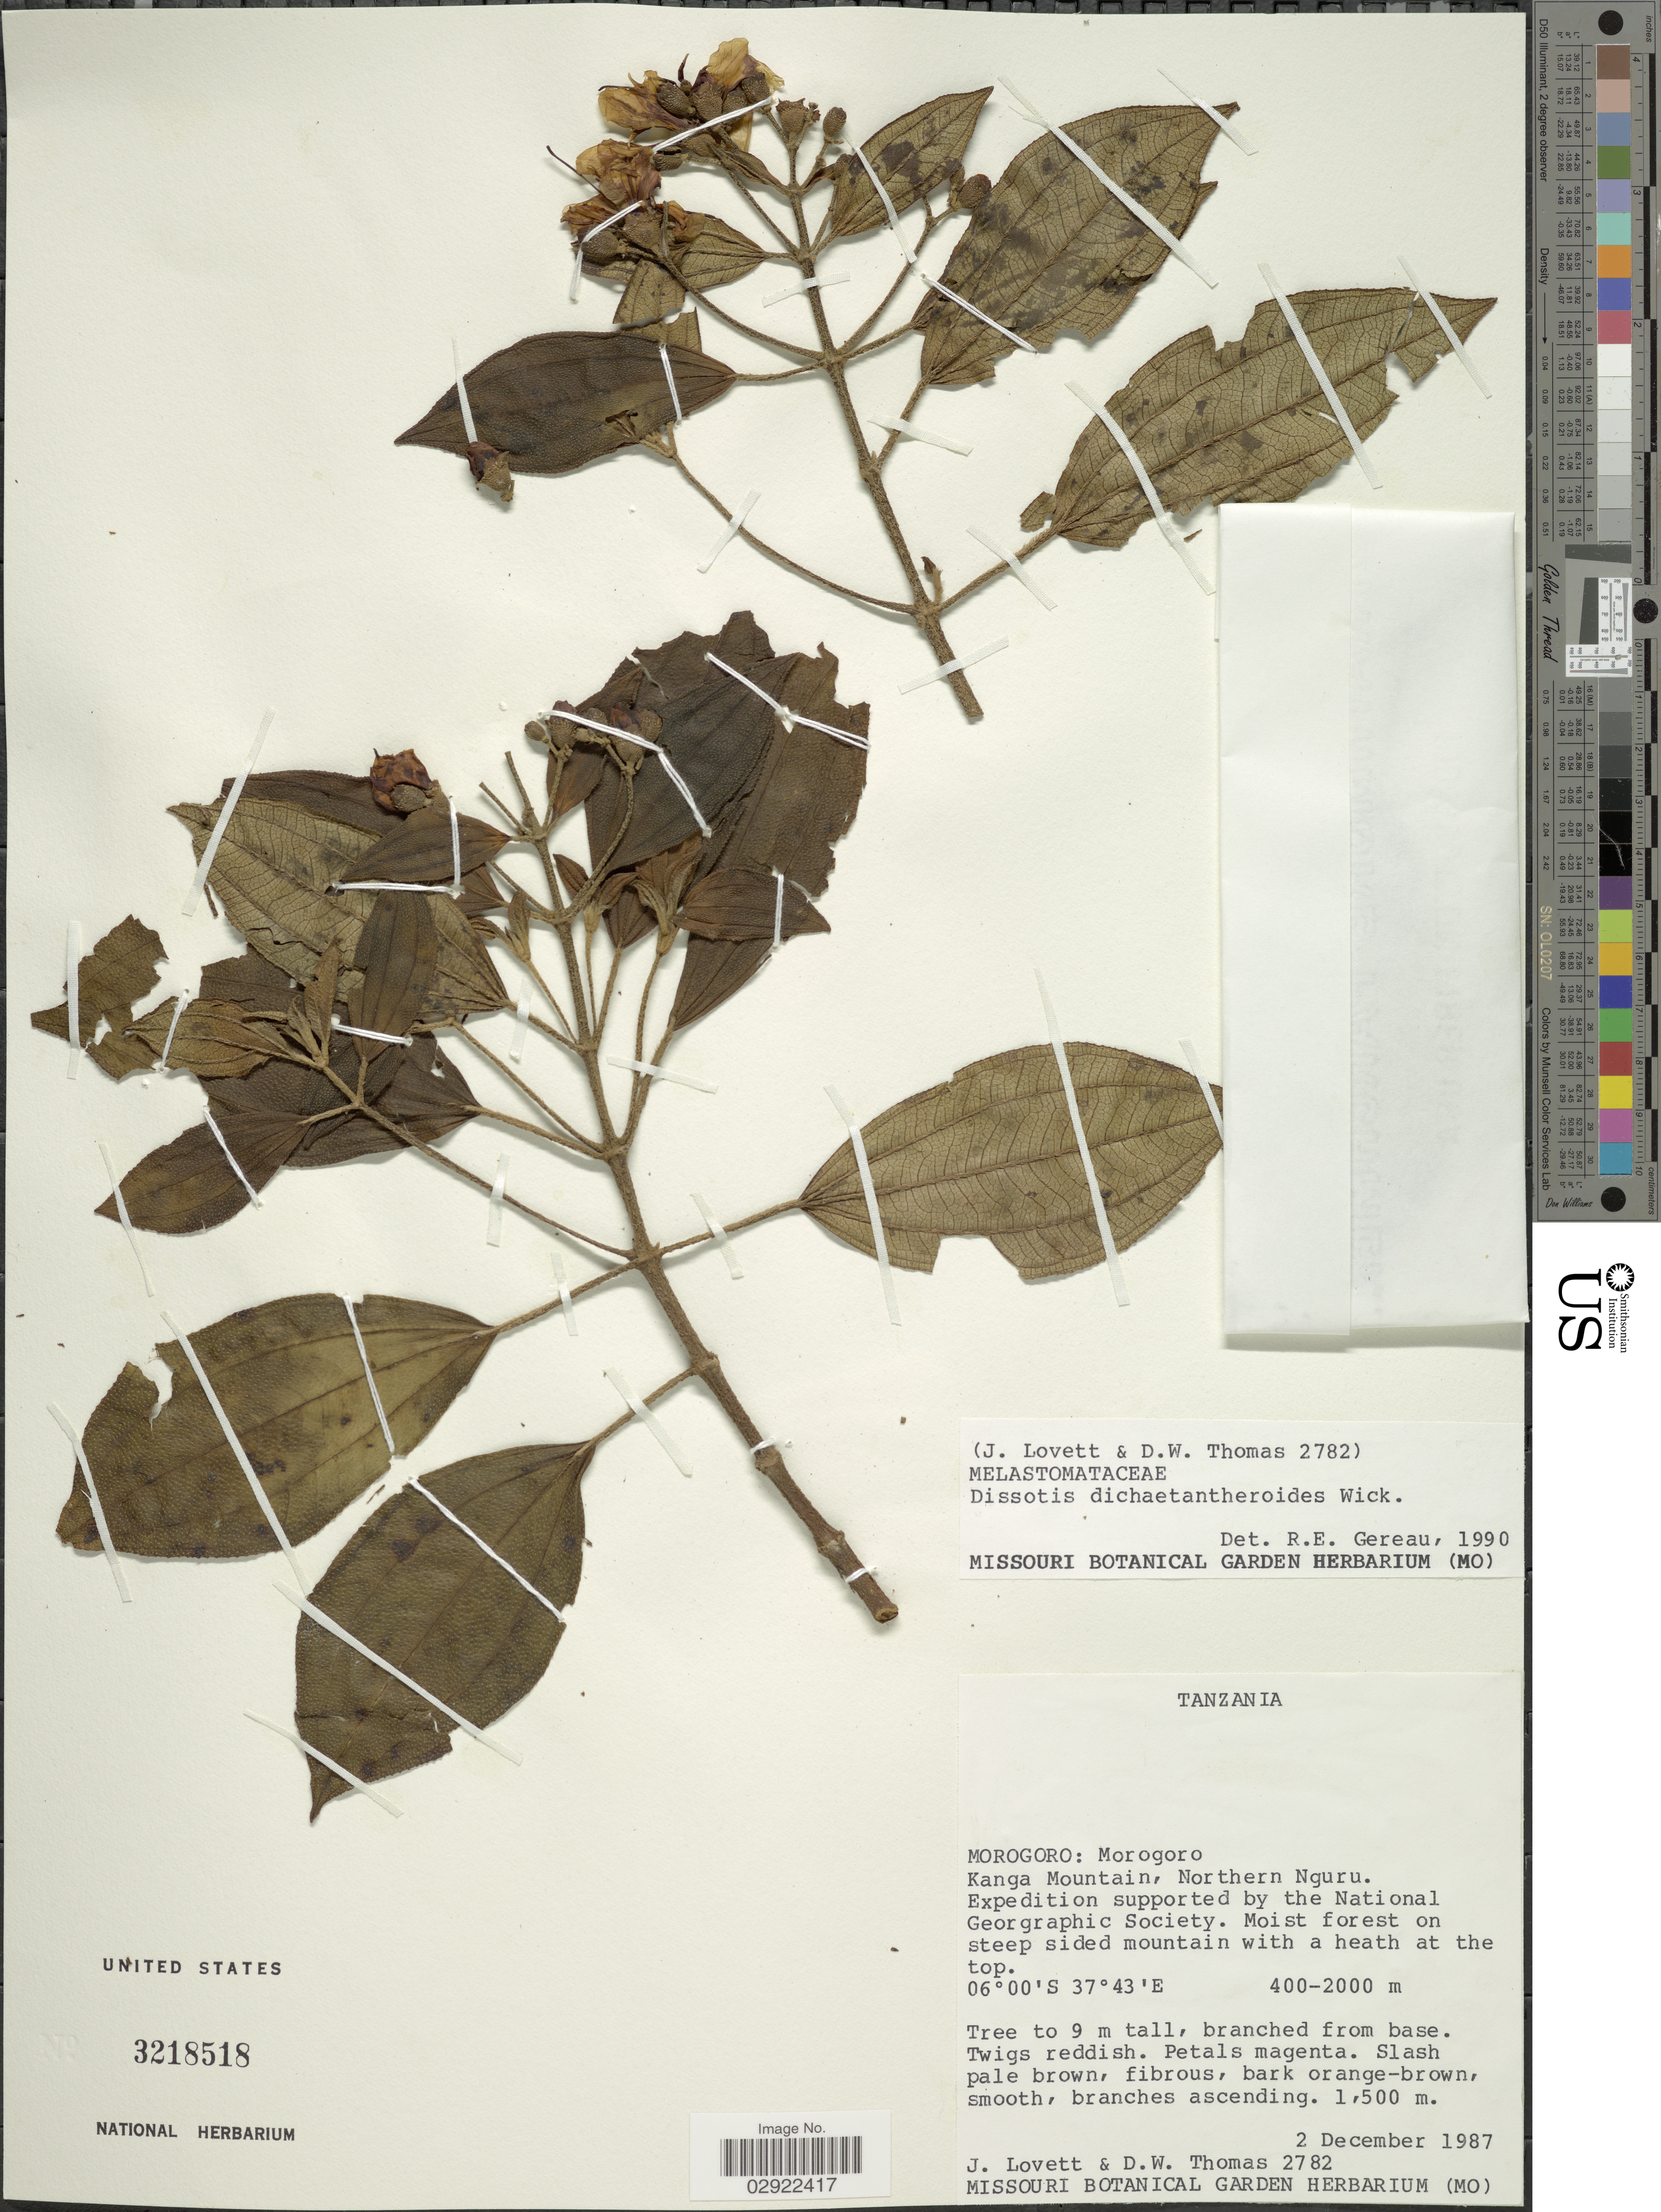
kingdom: Plantae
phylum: Tracheophyta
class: Magnoliopsida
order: Myrtales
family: Melastomataceae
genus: Dissotidendron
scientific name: Dissotidendron dichaetantheroides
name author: (Wickens) Ver.-Lib. & G. Kadereit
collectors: J. Lovett & D. W. Thomas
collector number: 2782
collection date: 1987-12-02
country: Tanzania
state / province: Morogoro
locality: Morogoro. Kanga Mountain, Northern Nguru.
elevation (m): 400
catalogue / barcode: US 3218518